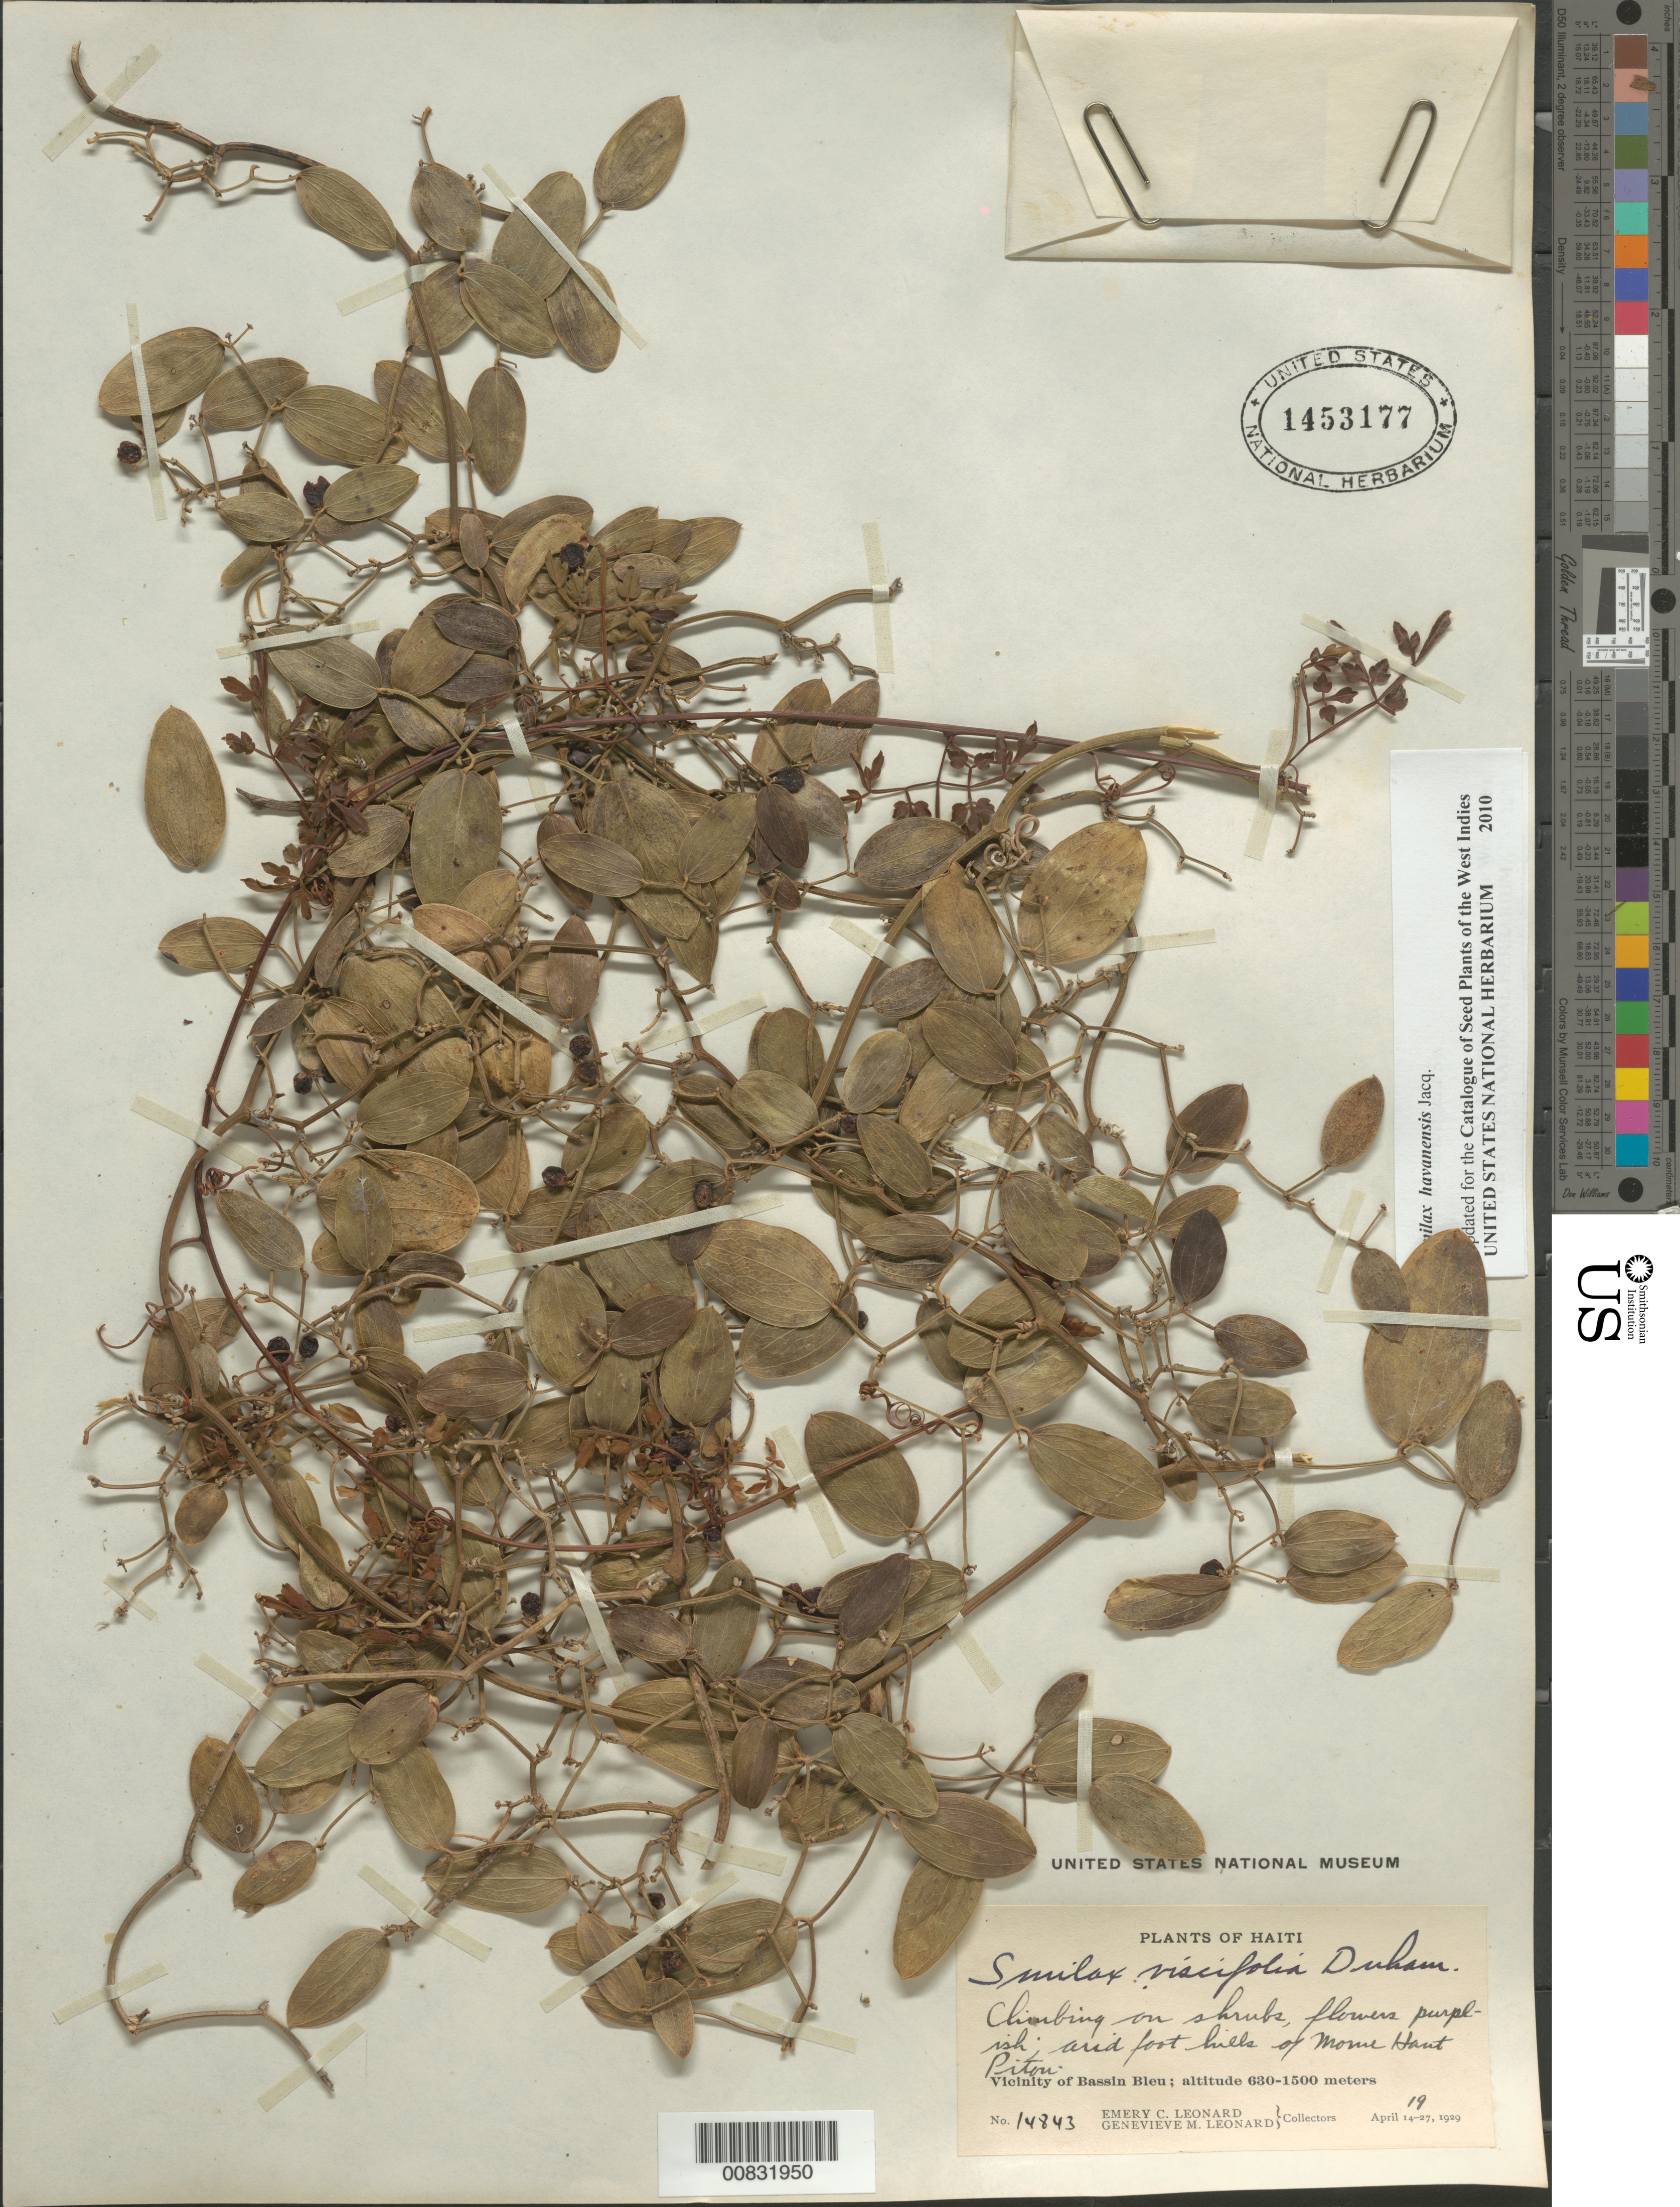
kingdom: Plantae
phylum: Tracheophyta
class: Liliopsida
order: Liliales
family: Smilacaceae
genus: Smilax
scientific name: Smilax havanensis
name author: Jacq.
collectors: E. C. Leonard & G. M. Leonard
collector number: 14843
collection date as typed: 19 Apr 1929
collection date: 1929-04-19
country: Haiti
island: Hispaniola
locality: Vicinity of Bassin Bleu. Arid foothills of Morne Haut Piton.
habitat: Climbing on shrubs. Arid foothills.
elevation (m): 630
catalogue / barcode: US 1453177